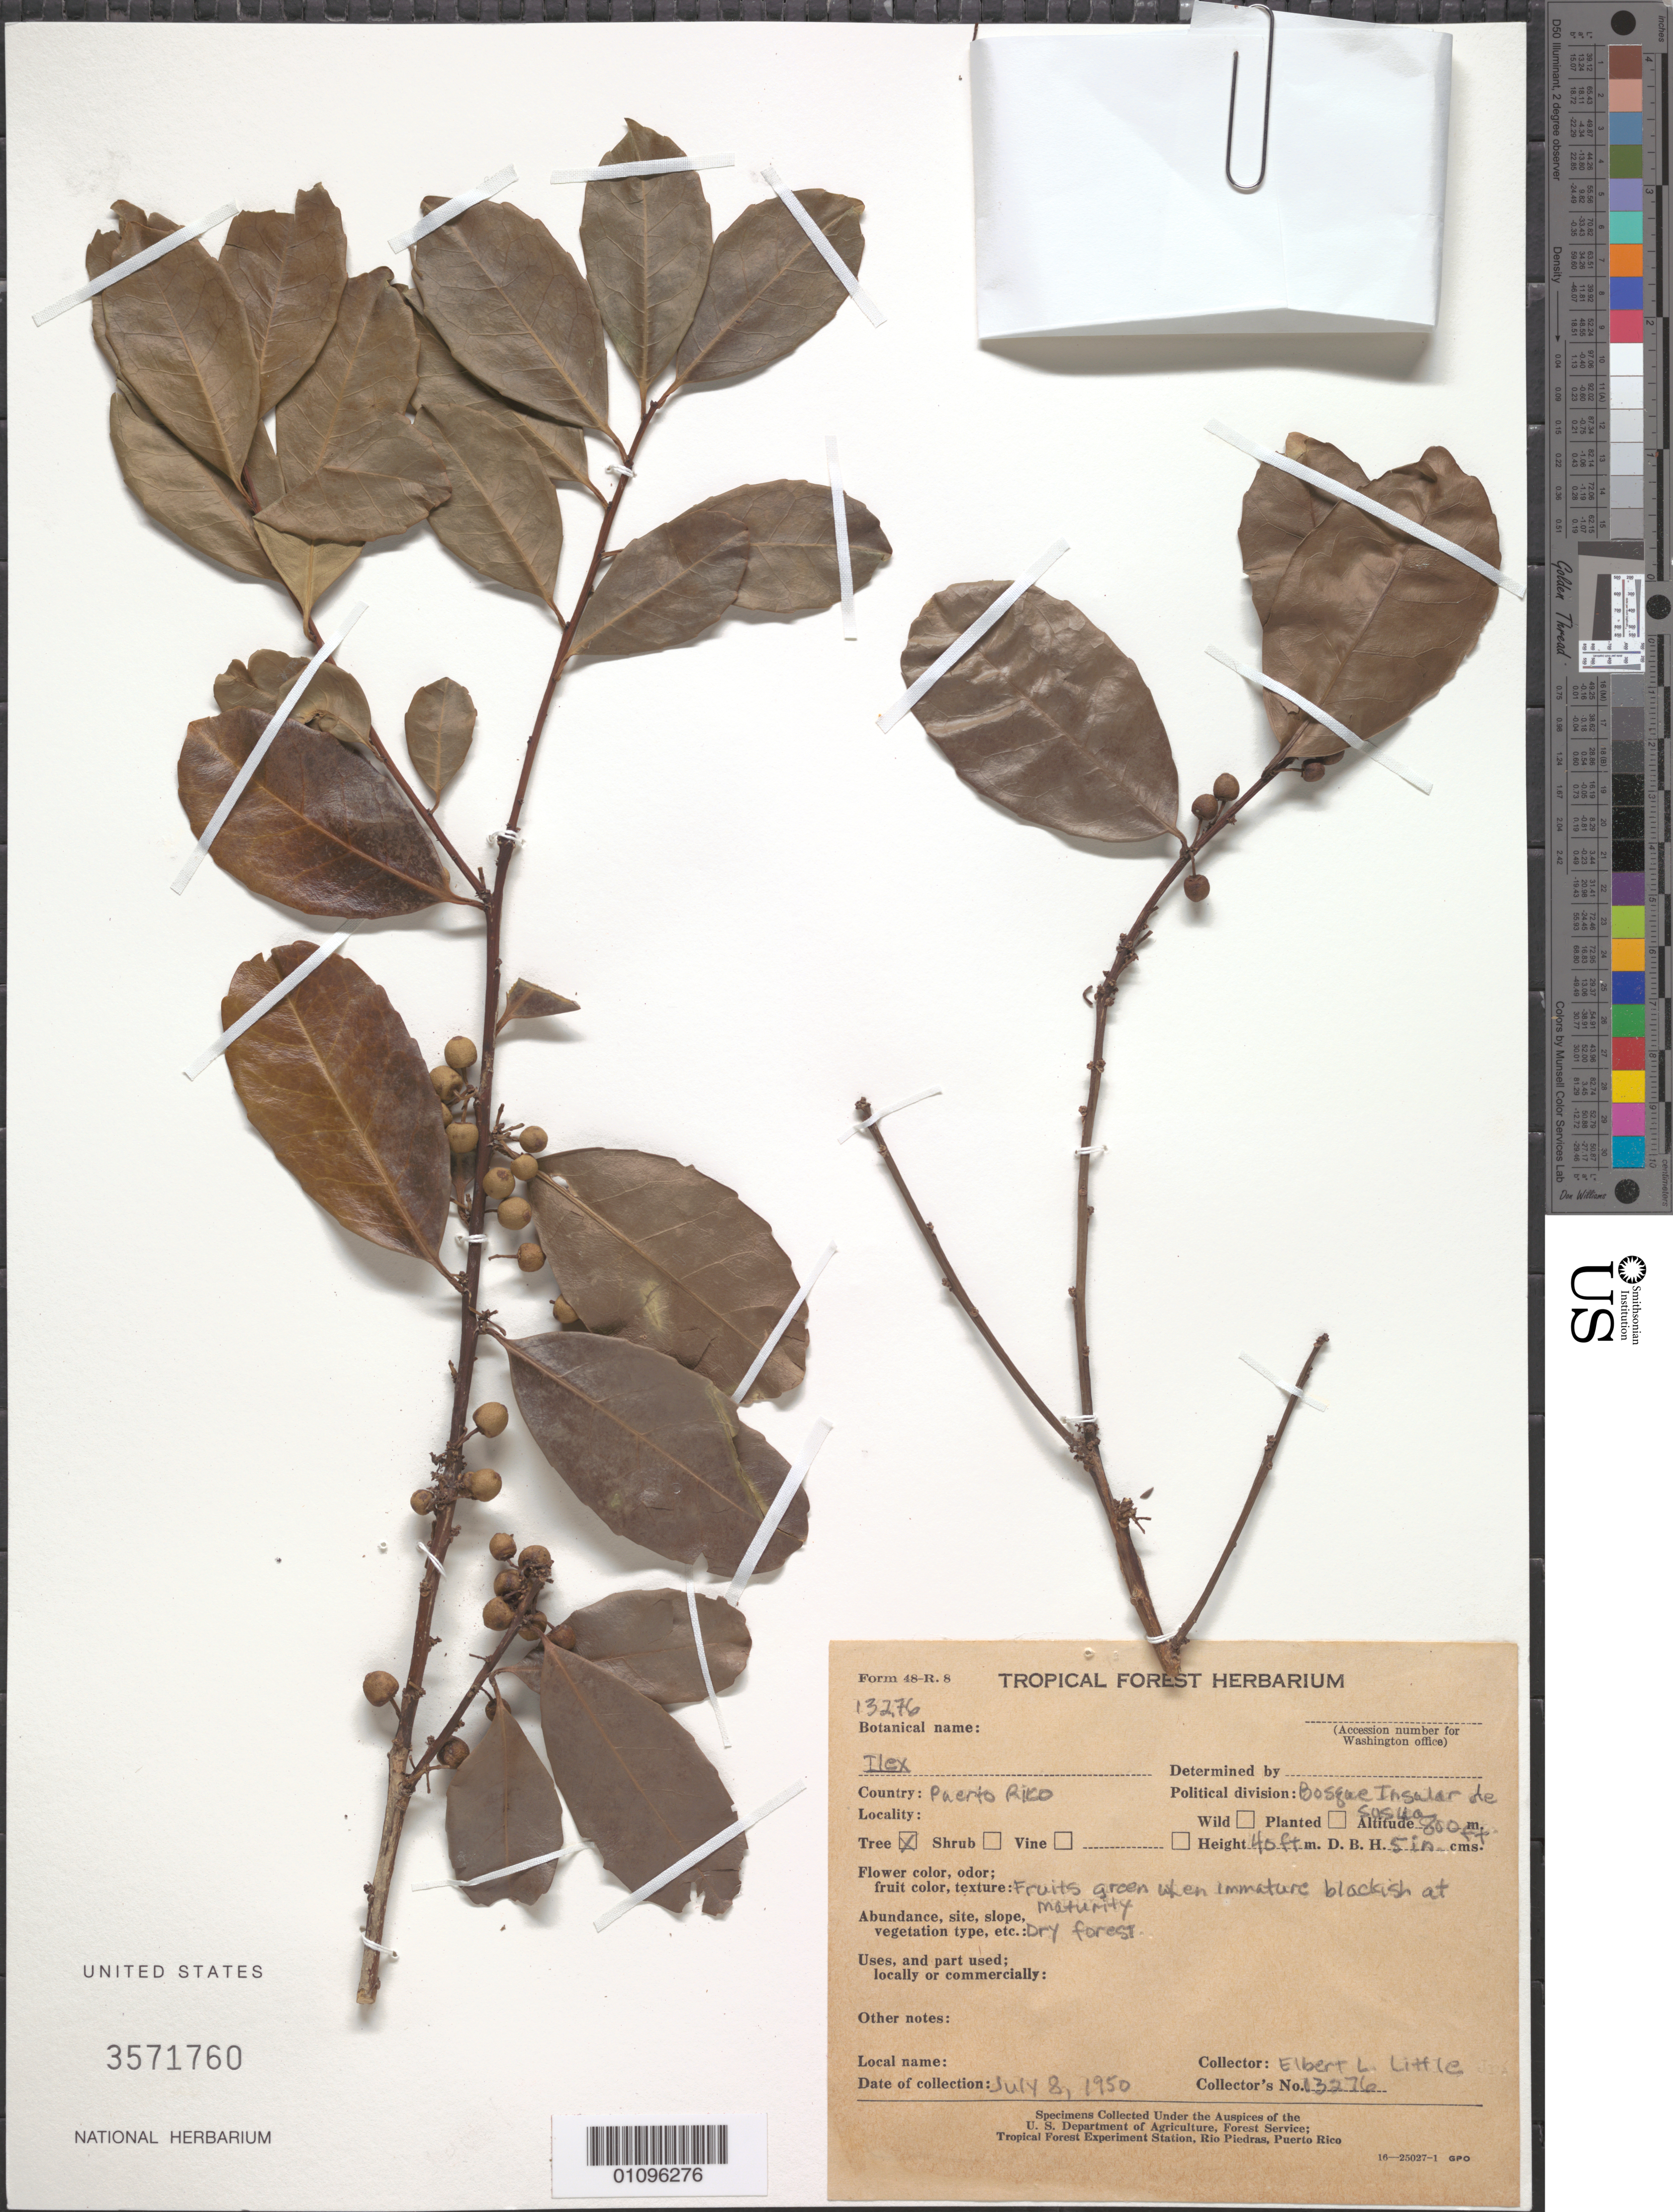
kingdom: Plantae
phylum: Tracheophyta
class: Magnoliopsida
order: Aquifoliales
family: Aquifoliaceae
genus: Ilex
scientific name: Ilex sp.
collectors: E. L. Little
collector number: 13276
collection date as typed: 08 Jul 1950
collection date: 1950-07-08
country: Puerto Rico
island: Puerto Rico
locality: Bosque Insular de Susúa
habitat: Dry forest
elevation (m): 244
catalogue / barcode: US 3571760